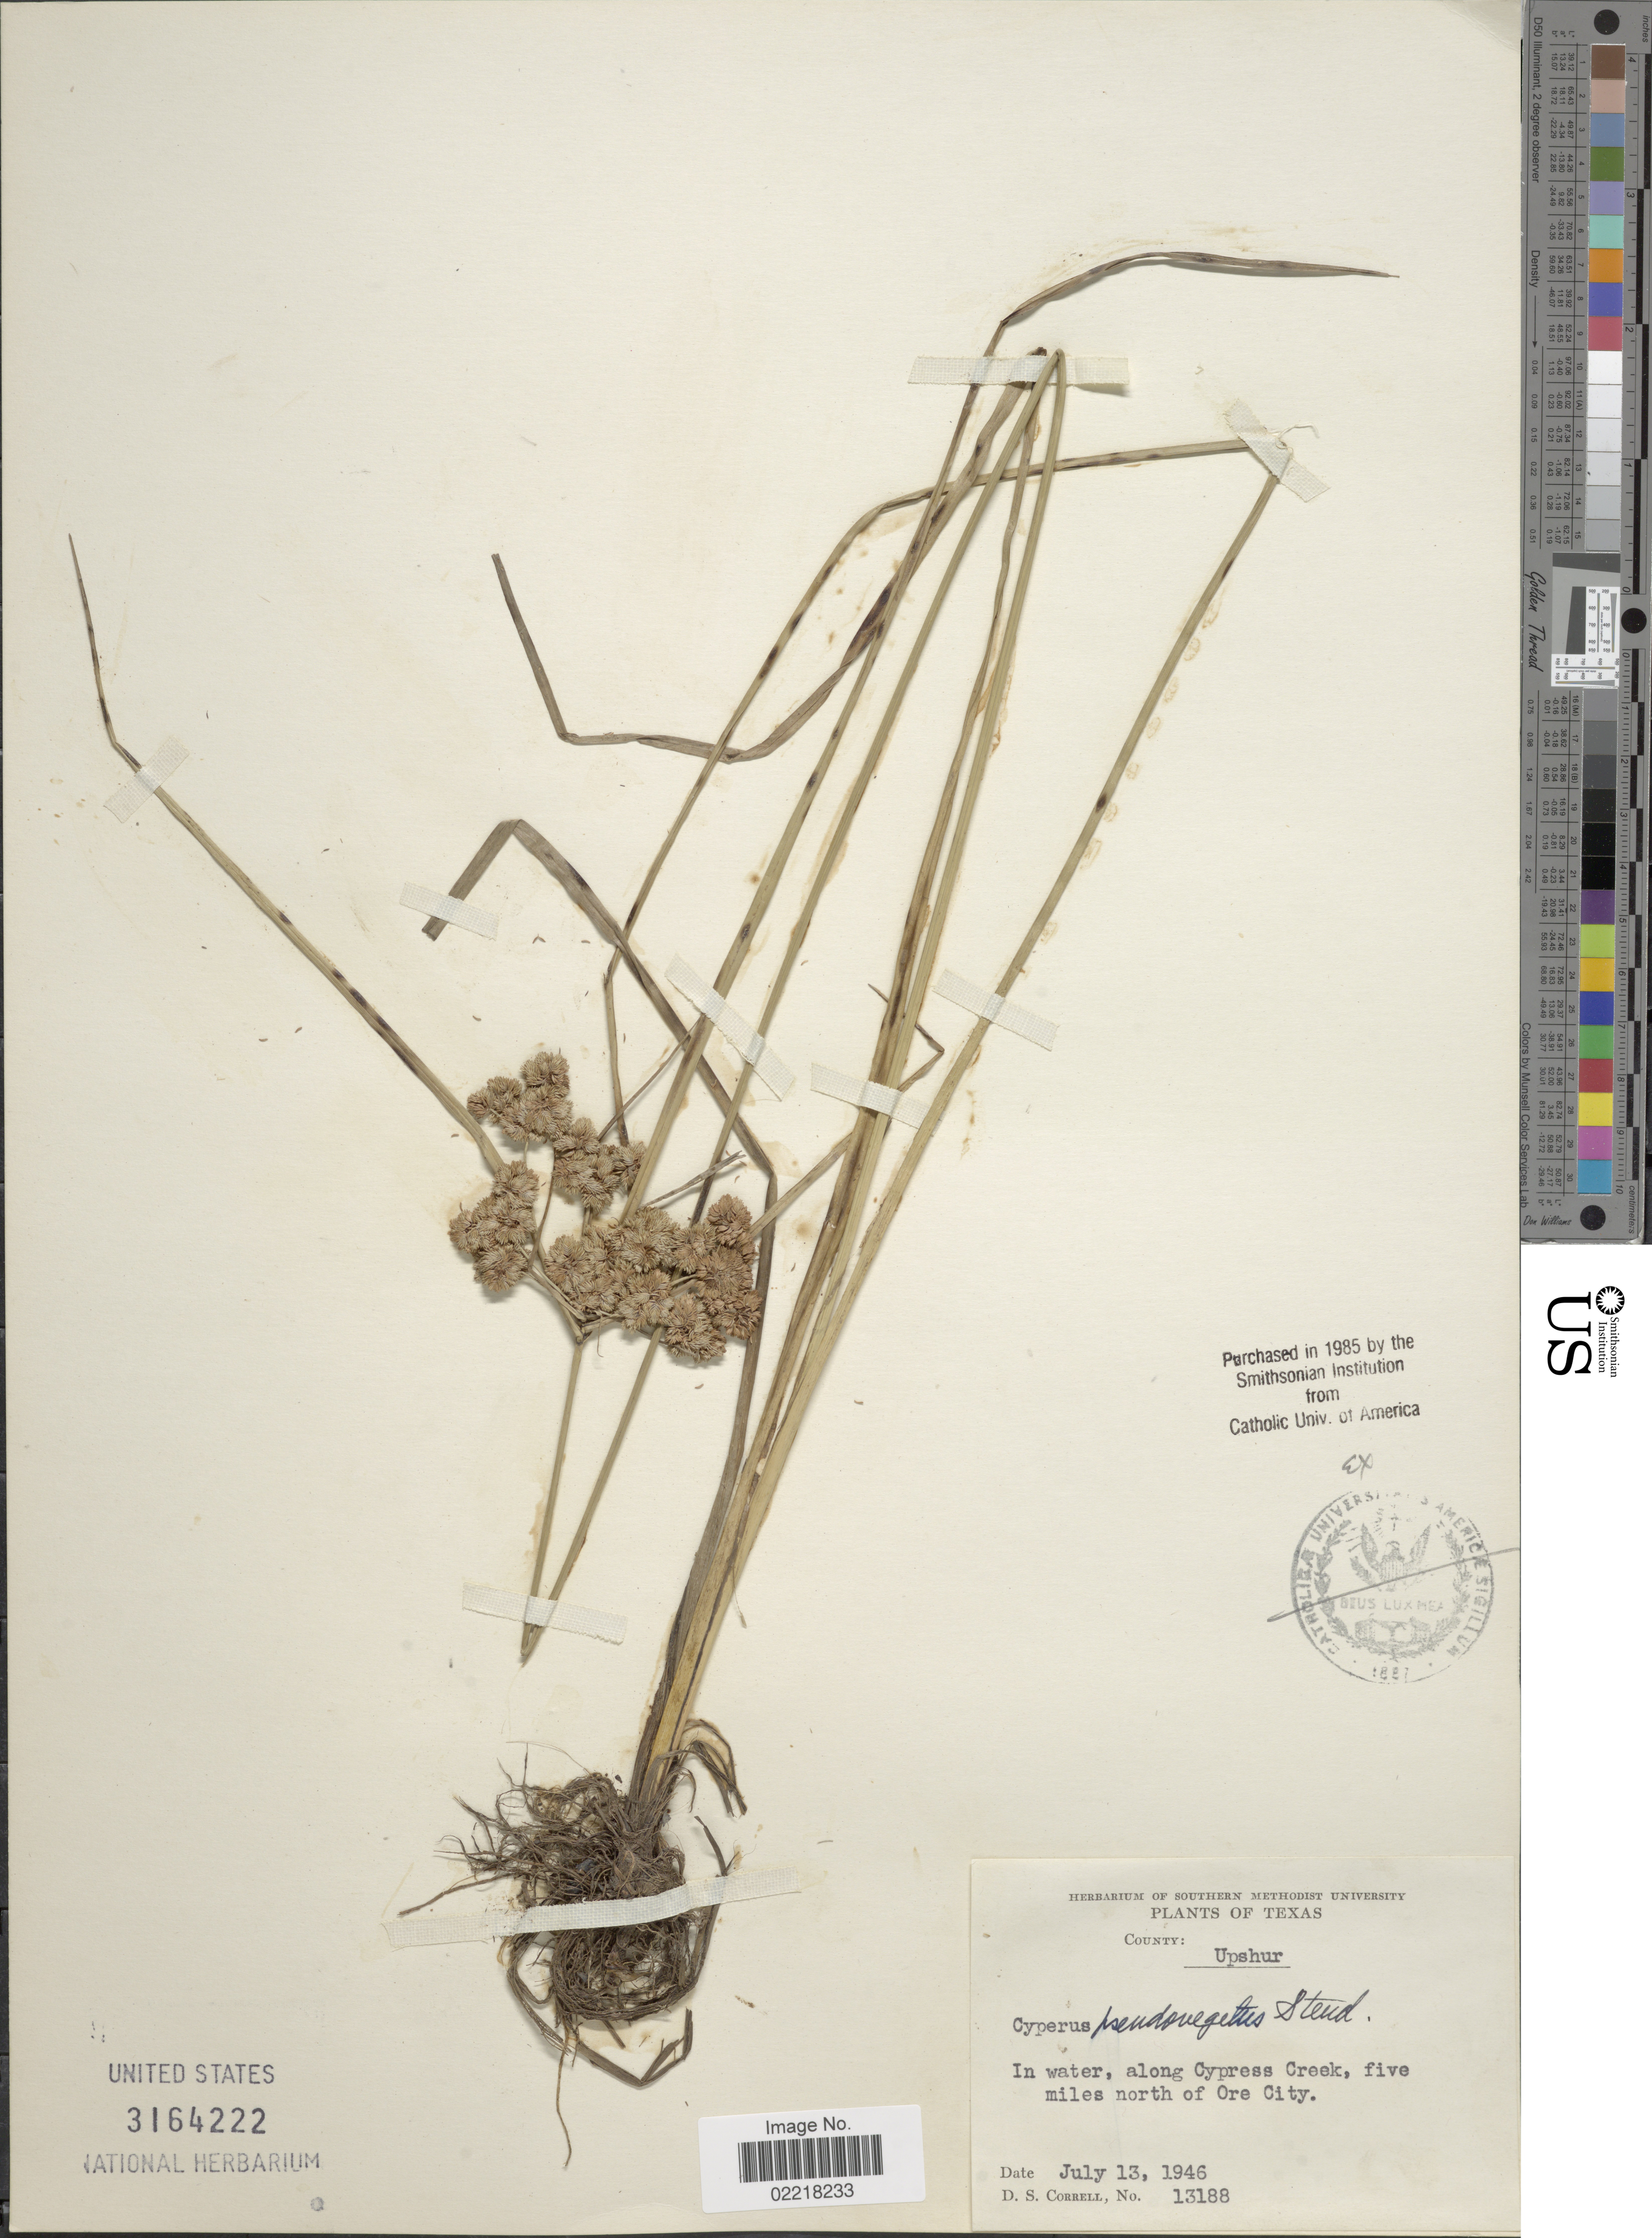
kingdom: Plantae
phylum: Tracheophyta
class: Liliopsida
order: Poales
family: Cyperaceae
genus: Cyperus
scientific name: Cyperus pseudovegetus Steud.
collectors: D. S. Correll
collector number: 13188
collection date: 1946-07-13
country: United States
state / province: Texas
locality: County Upshur, along Cypress Creek, five miles north of Ore City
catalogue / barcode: US 3164222